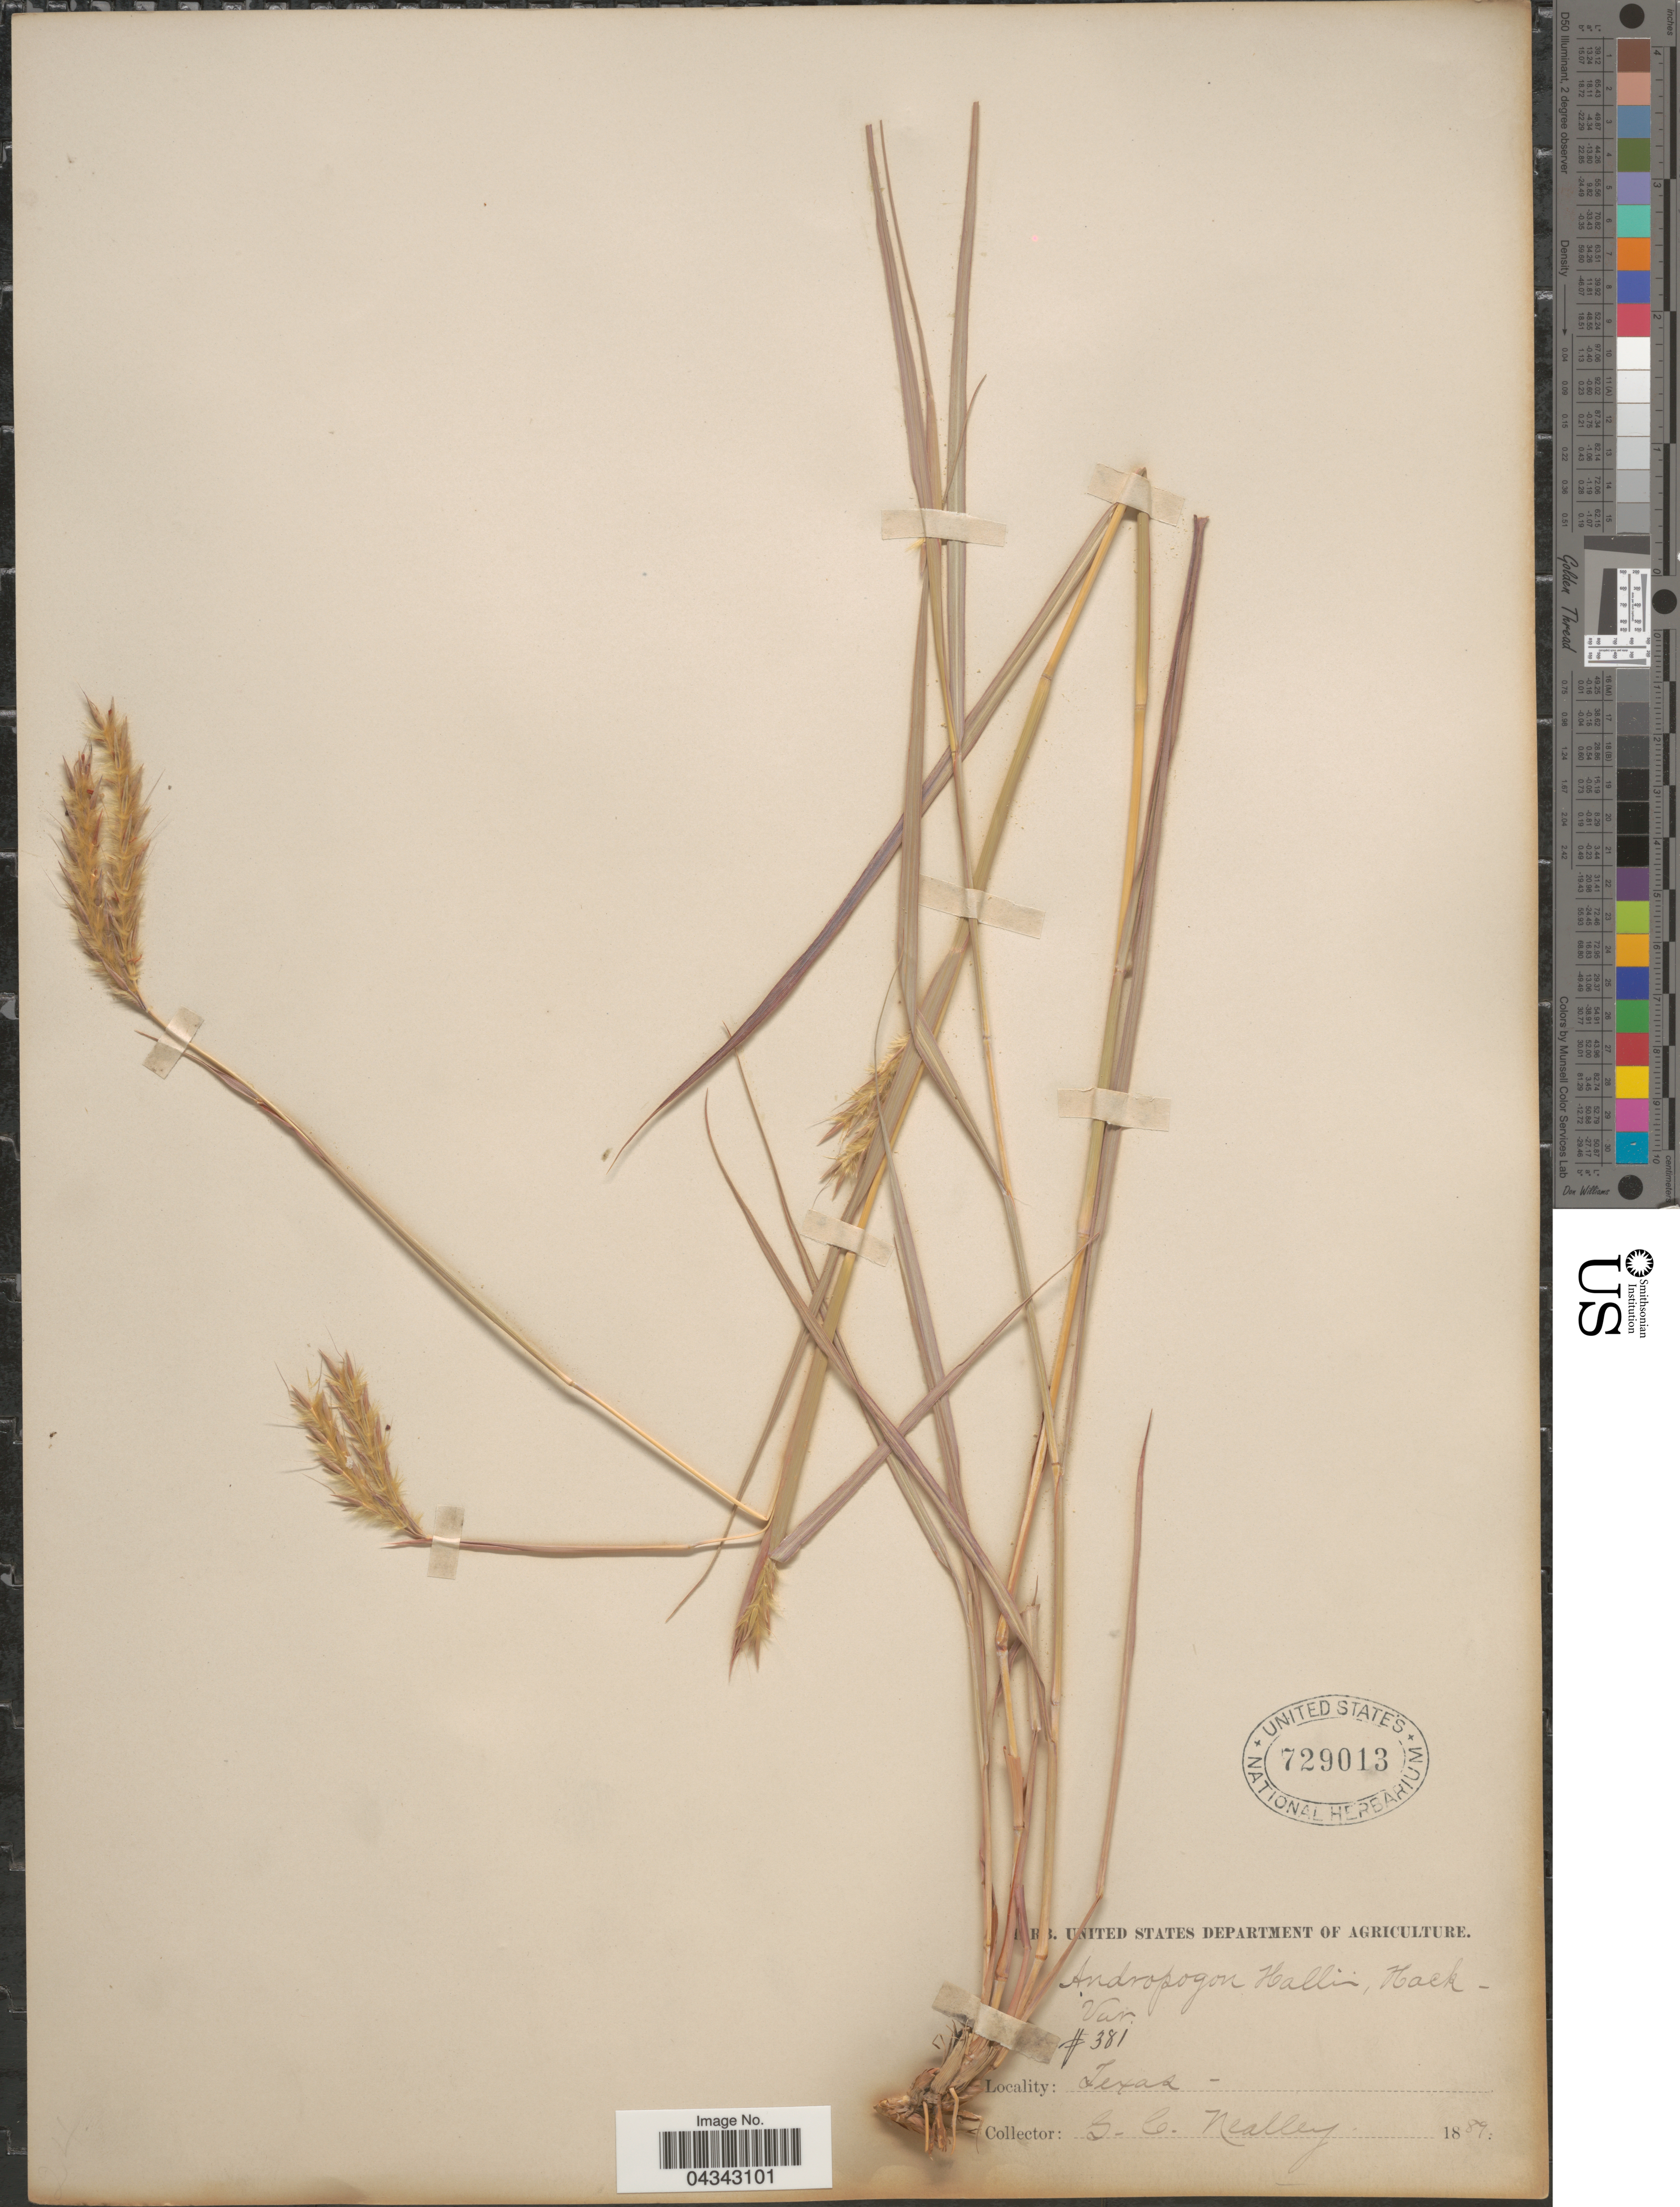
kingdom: Plantae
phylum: Tracheophyta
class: Liliopsida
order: Poales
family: Poaceae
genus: Andropogon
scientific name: Andropogon gerardii subsp. hallii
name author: (Hack.) Wipff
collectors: G. C. Nealley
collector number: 381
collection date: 1889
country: United States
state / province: Texas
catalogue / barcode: US 729013